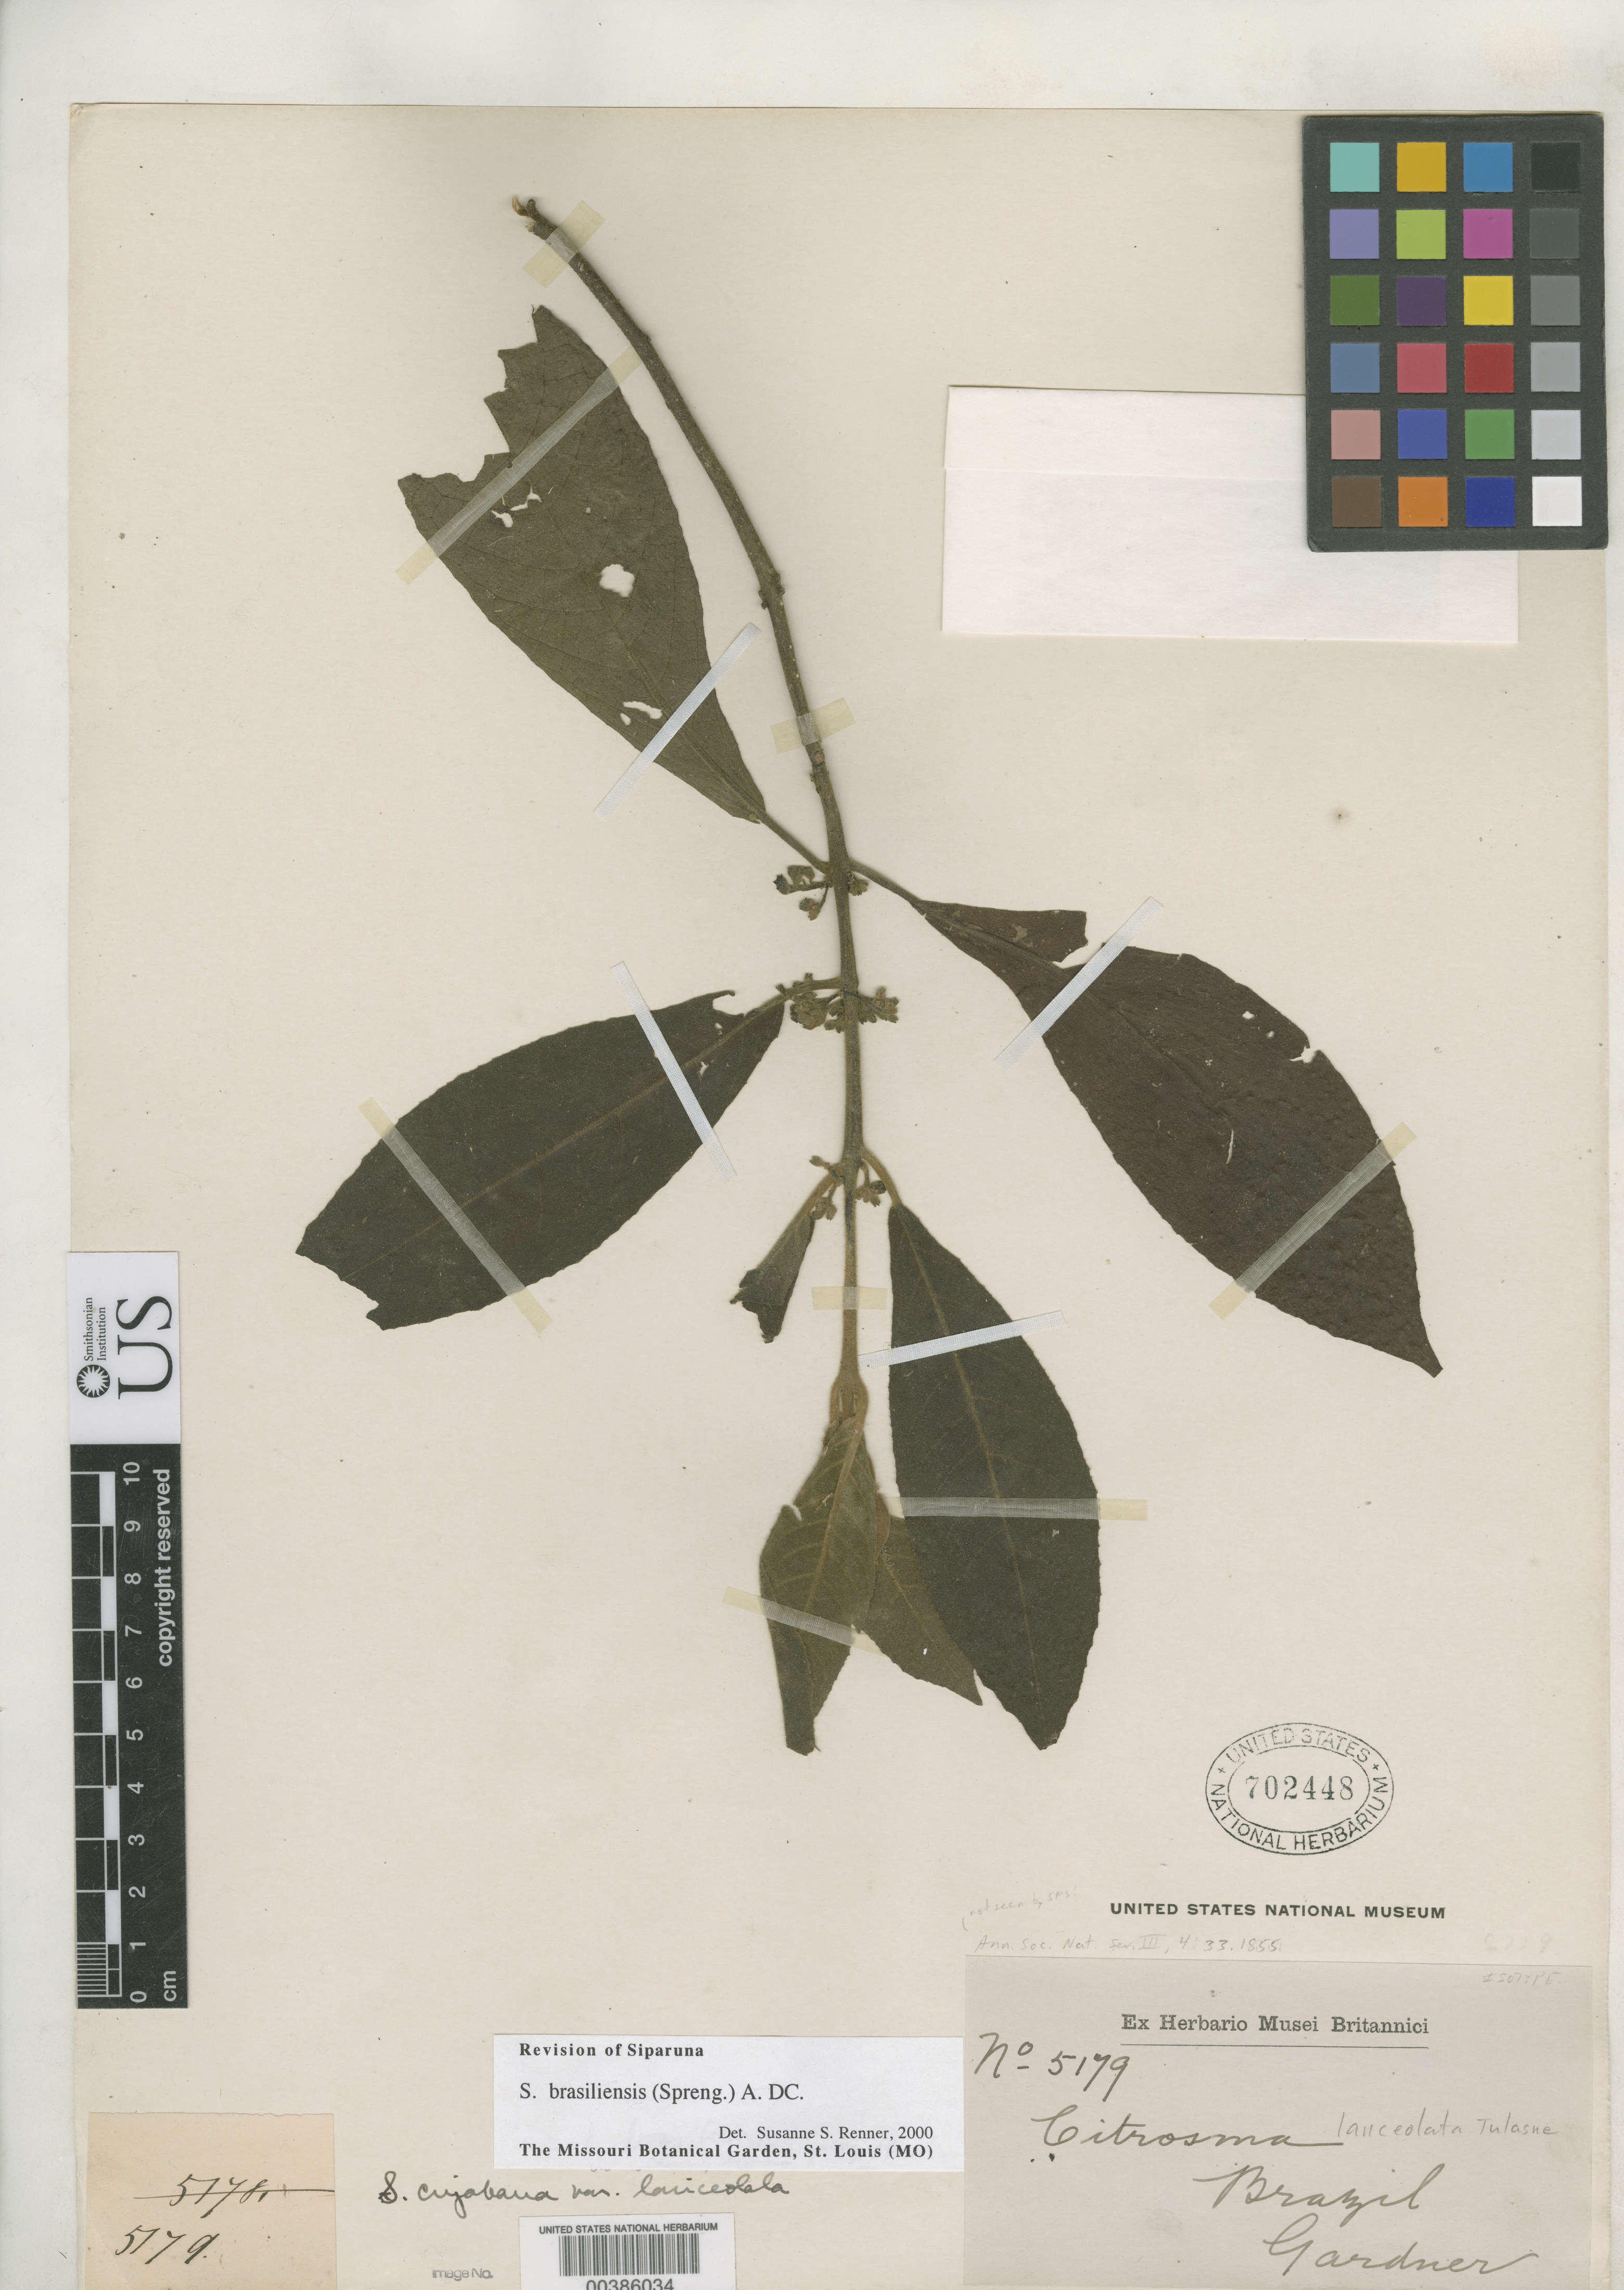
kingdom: Plantae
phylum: Tracheophyta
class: Magnoliopsida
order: Laurales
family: Siparunaceae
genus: Citrosma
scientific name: Citrosma lanceolata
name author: Tul.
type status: Possible Isotype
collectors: G. Gardner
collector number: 5179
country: Brazil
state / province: Minas Gerais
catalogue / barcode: US 702448